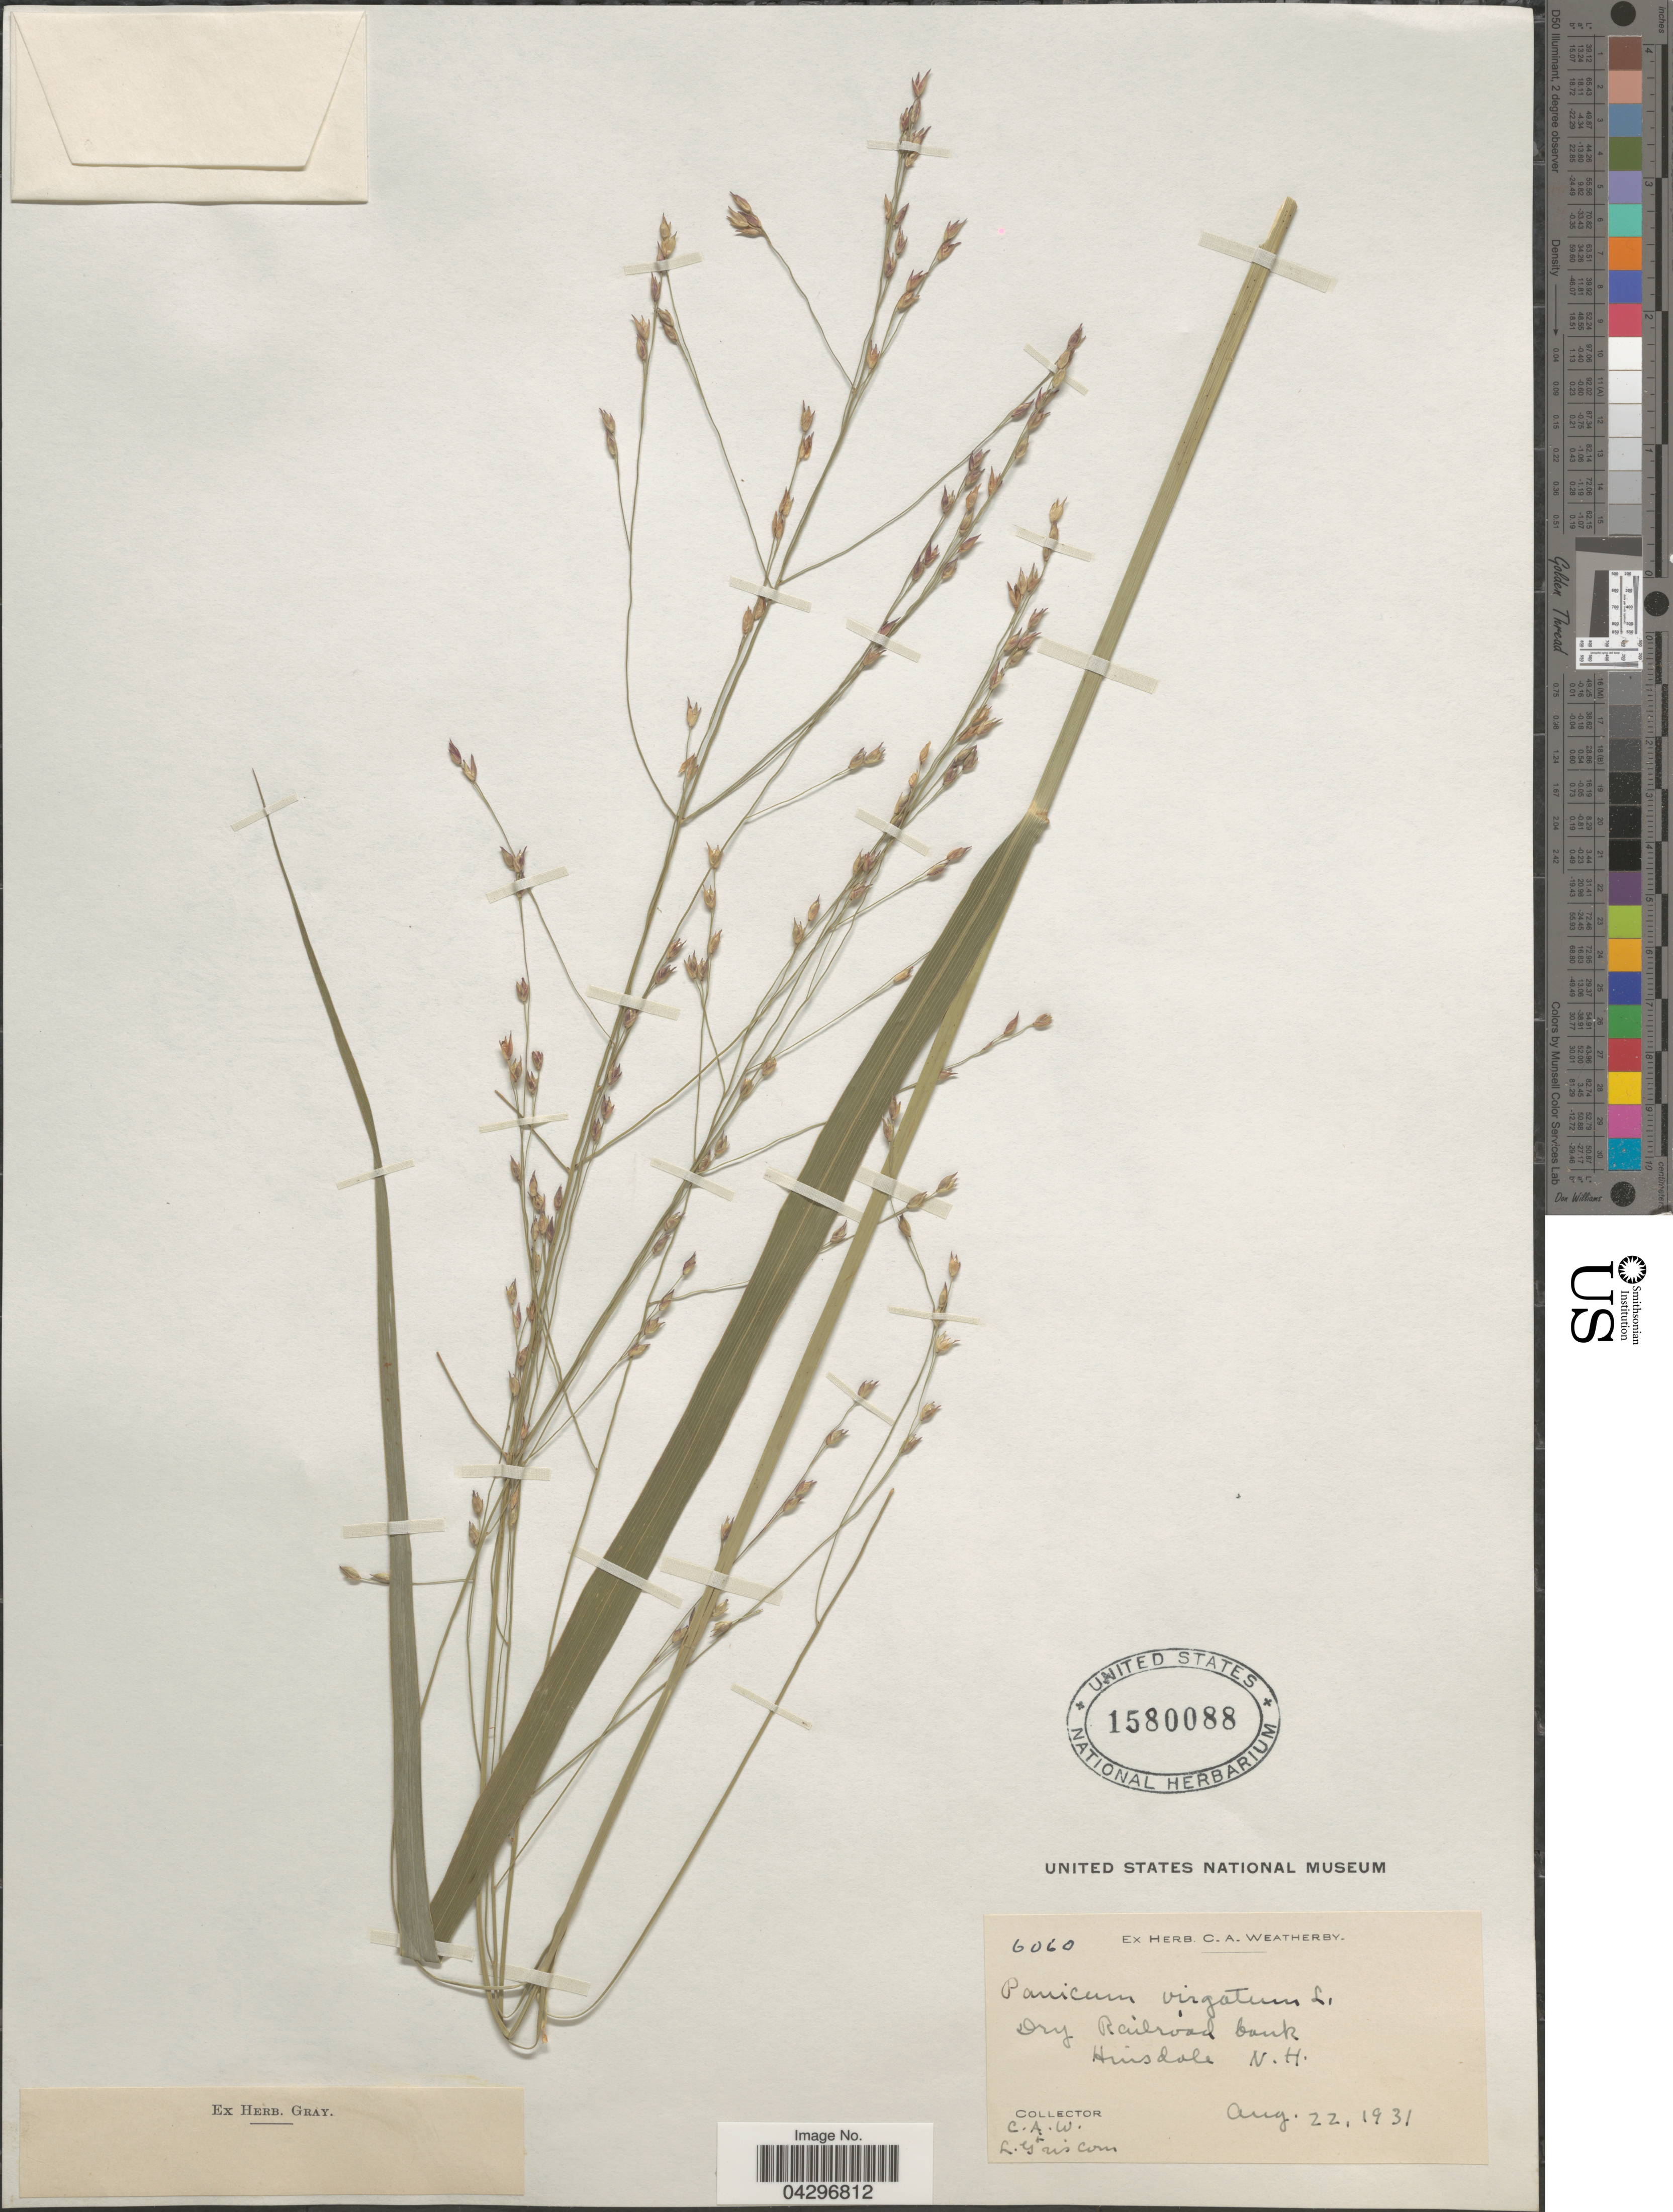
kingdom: Plantae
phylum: Tracheophyta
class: Liliopsida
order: Poales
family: Poaceae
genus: Panicum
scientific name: Panicum virgatum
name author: L.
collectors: C. A. Weatherby & L. Griscom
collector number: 6060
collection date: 1931-08-22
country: United States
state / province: New Hampshire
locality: Dry Railroad bank. Hinsdale.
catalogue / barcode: US 1580088